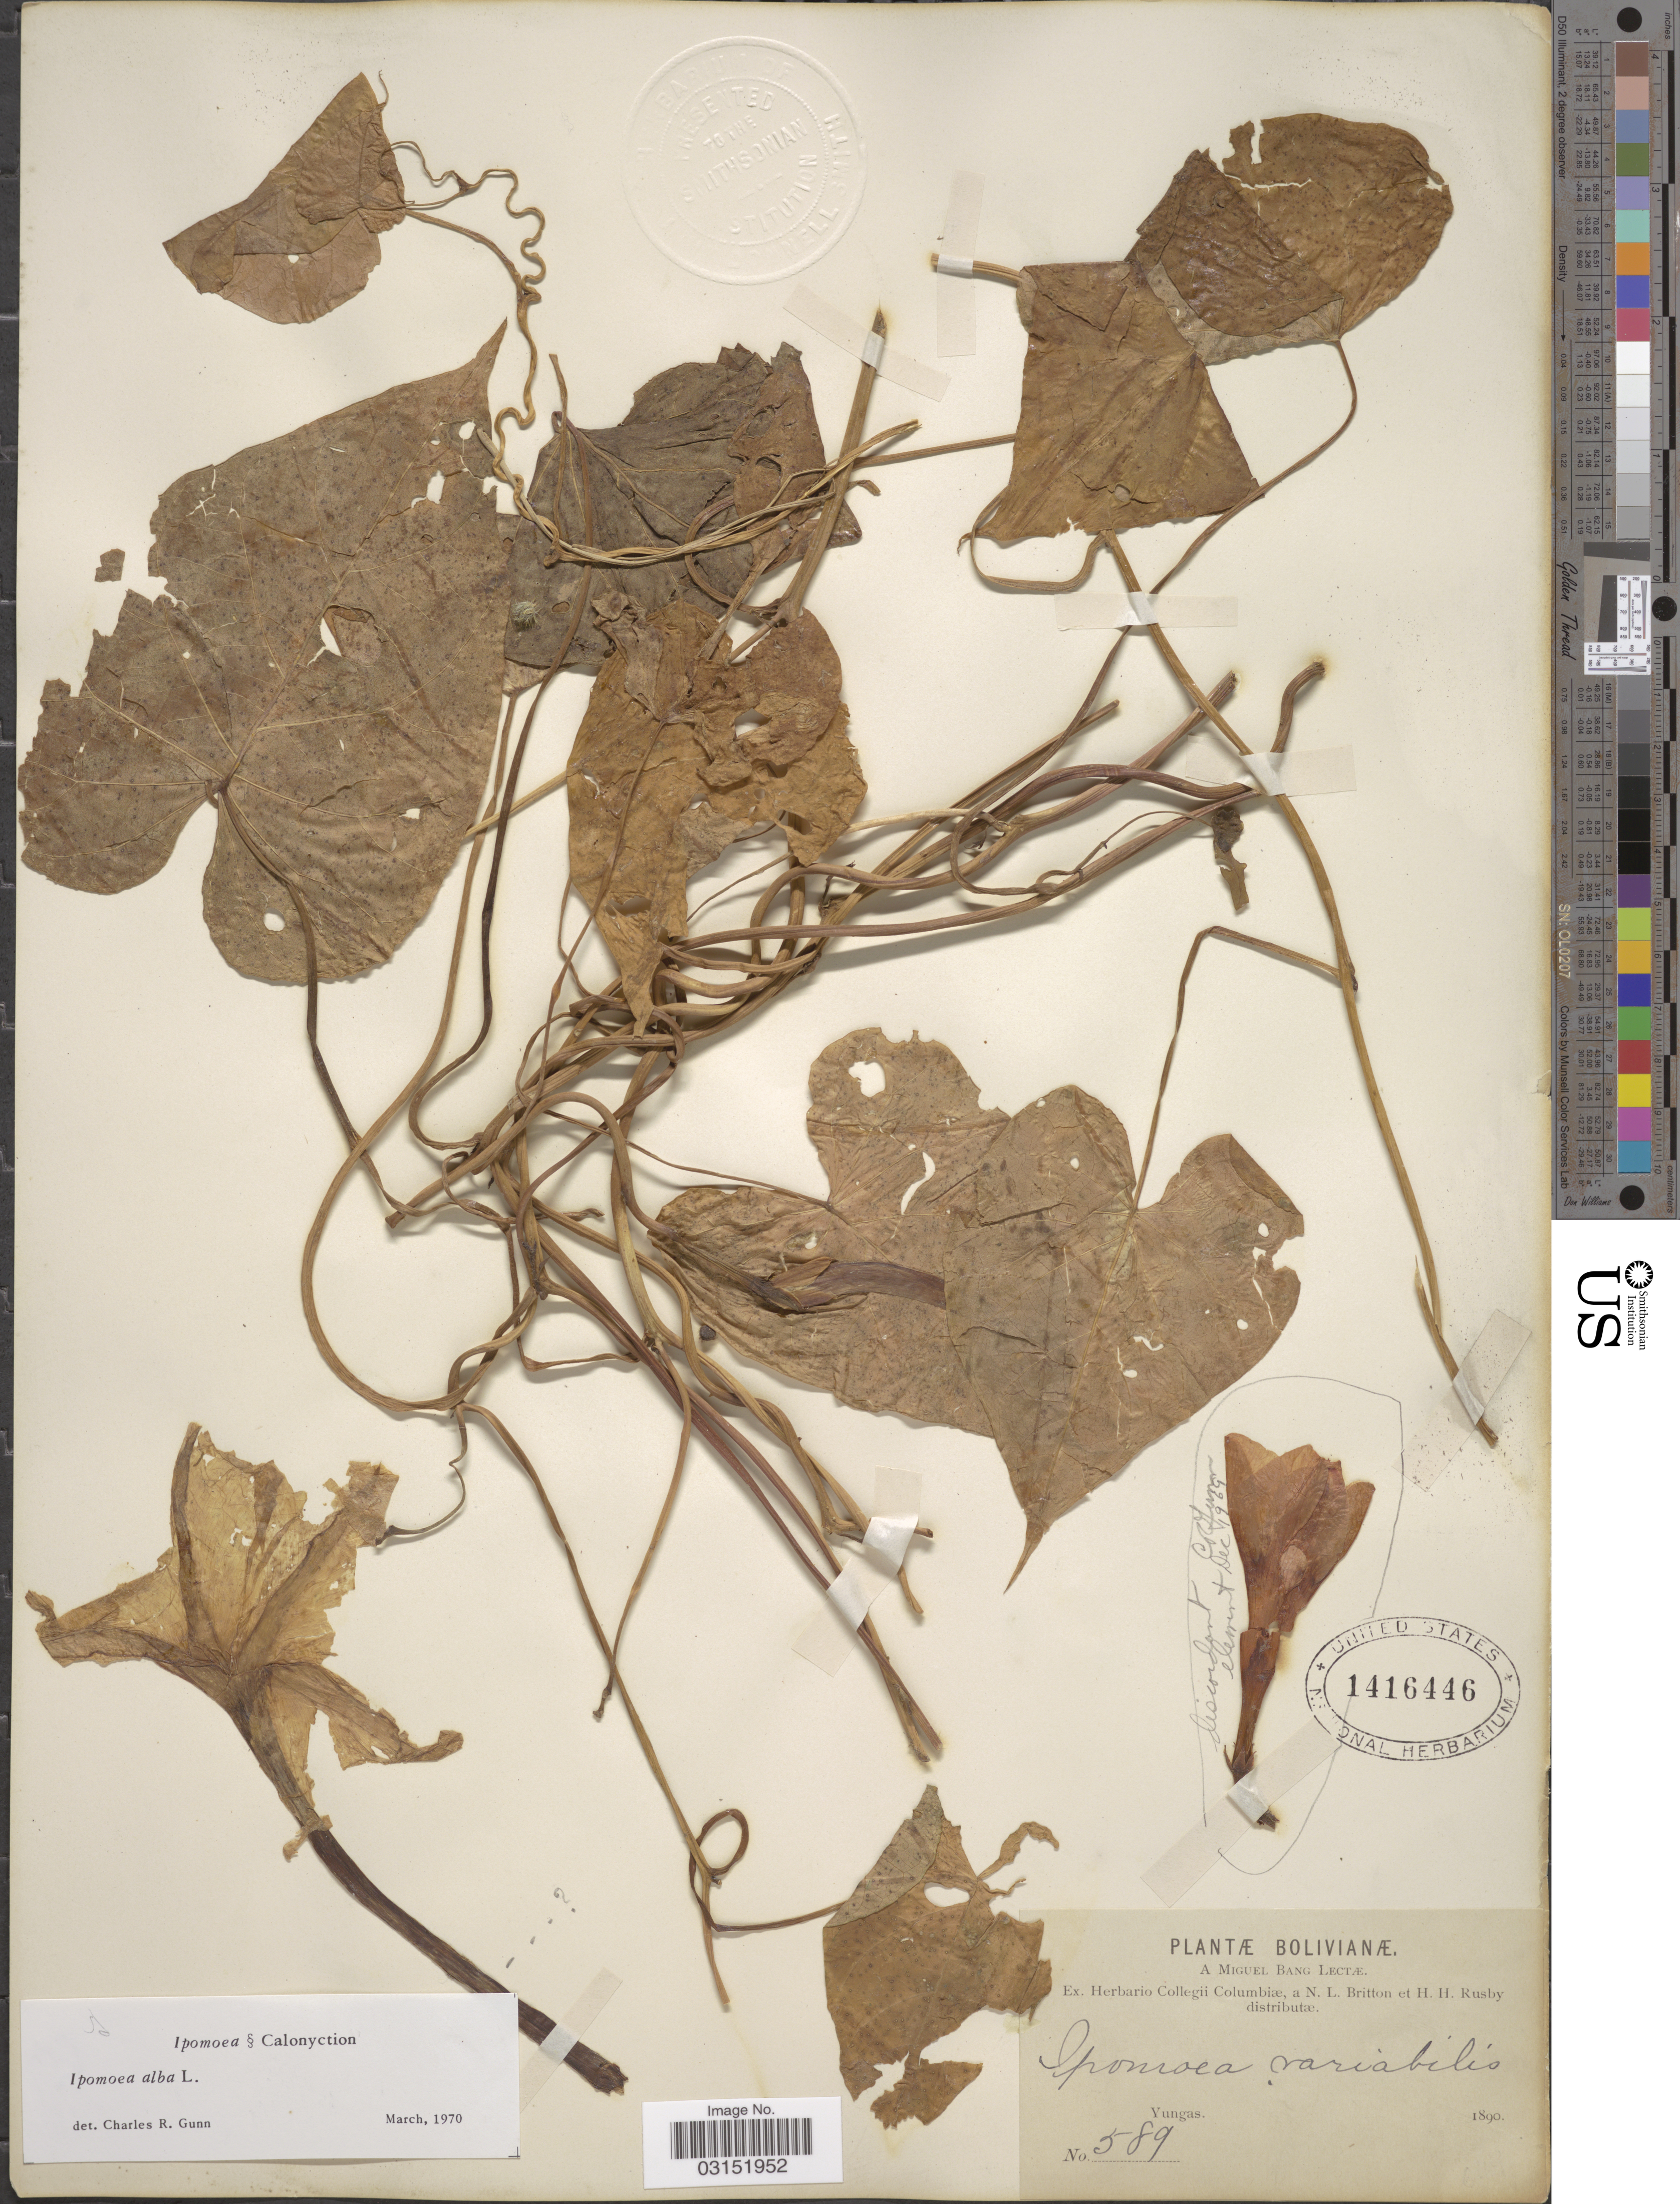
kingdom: Plantae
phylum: Tracheophyta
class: Magnoliopsida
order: Solanales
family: Convolvulaceae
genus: Ipomoea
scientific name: Ipomoea alba L.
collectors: M. Bang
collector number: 589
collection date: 1890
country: Bolivia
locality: Yungas.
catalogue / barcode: US 1416446